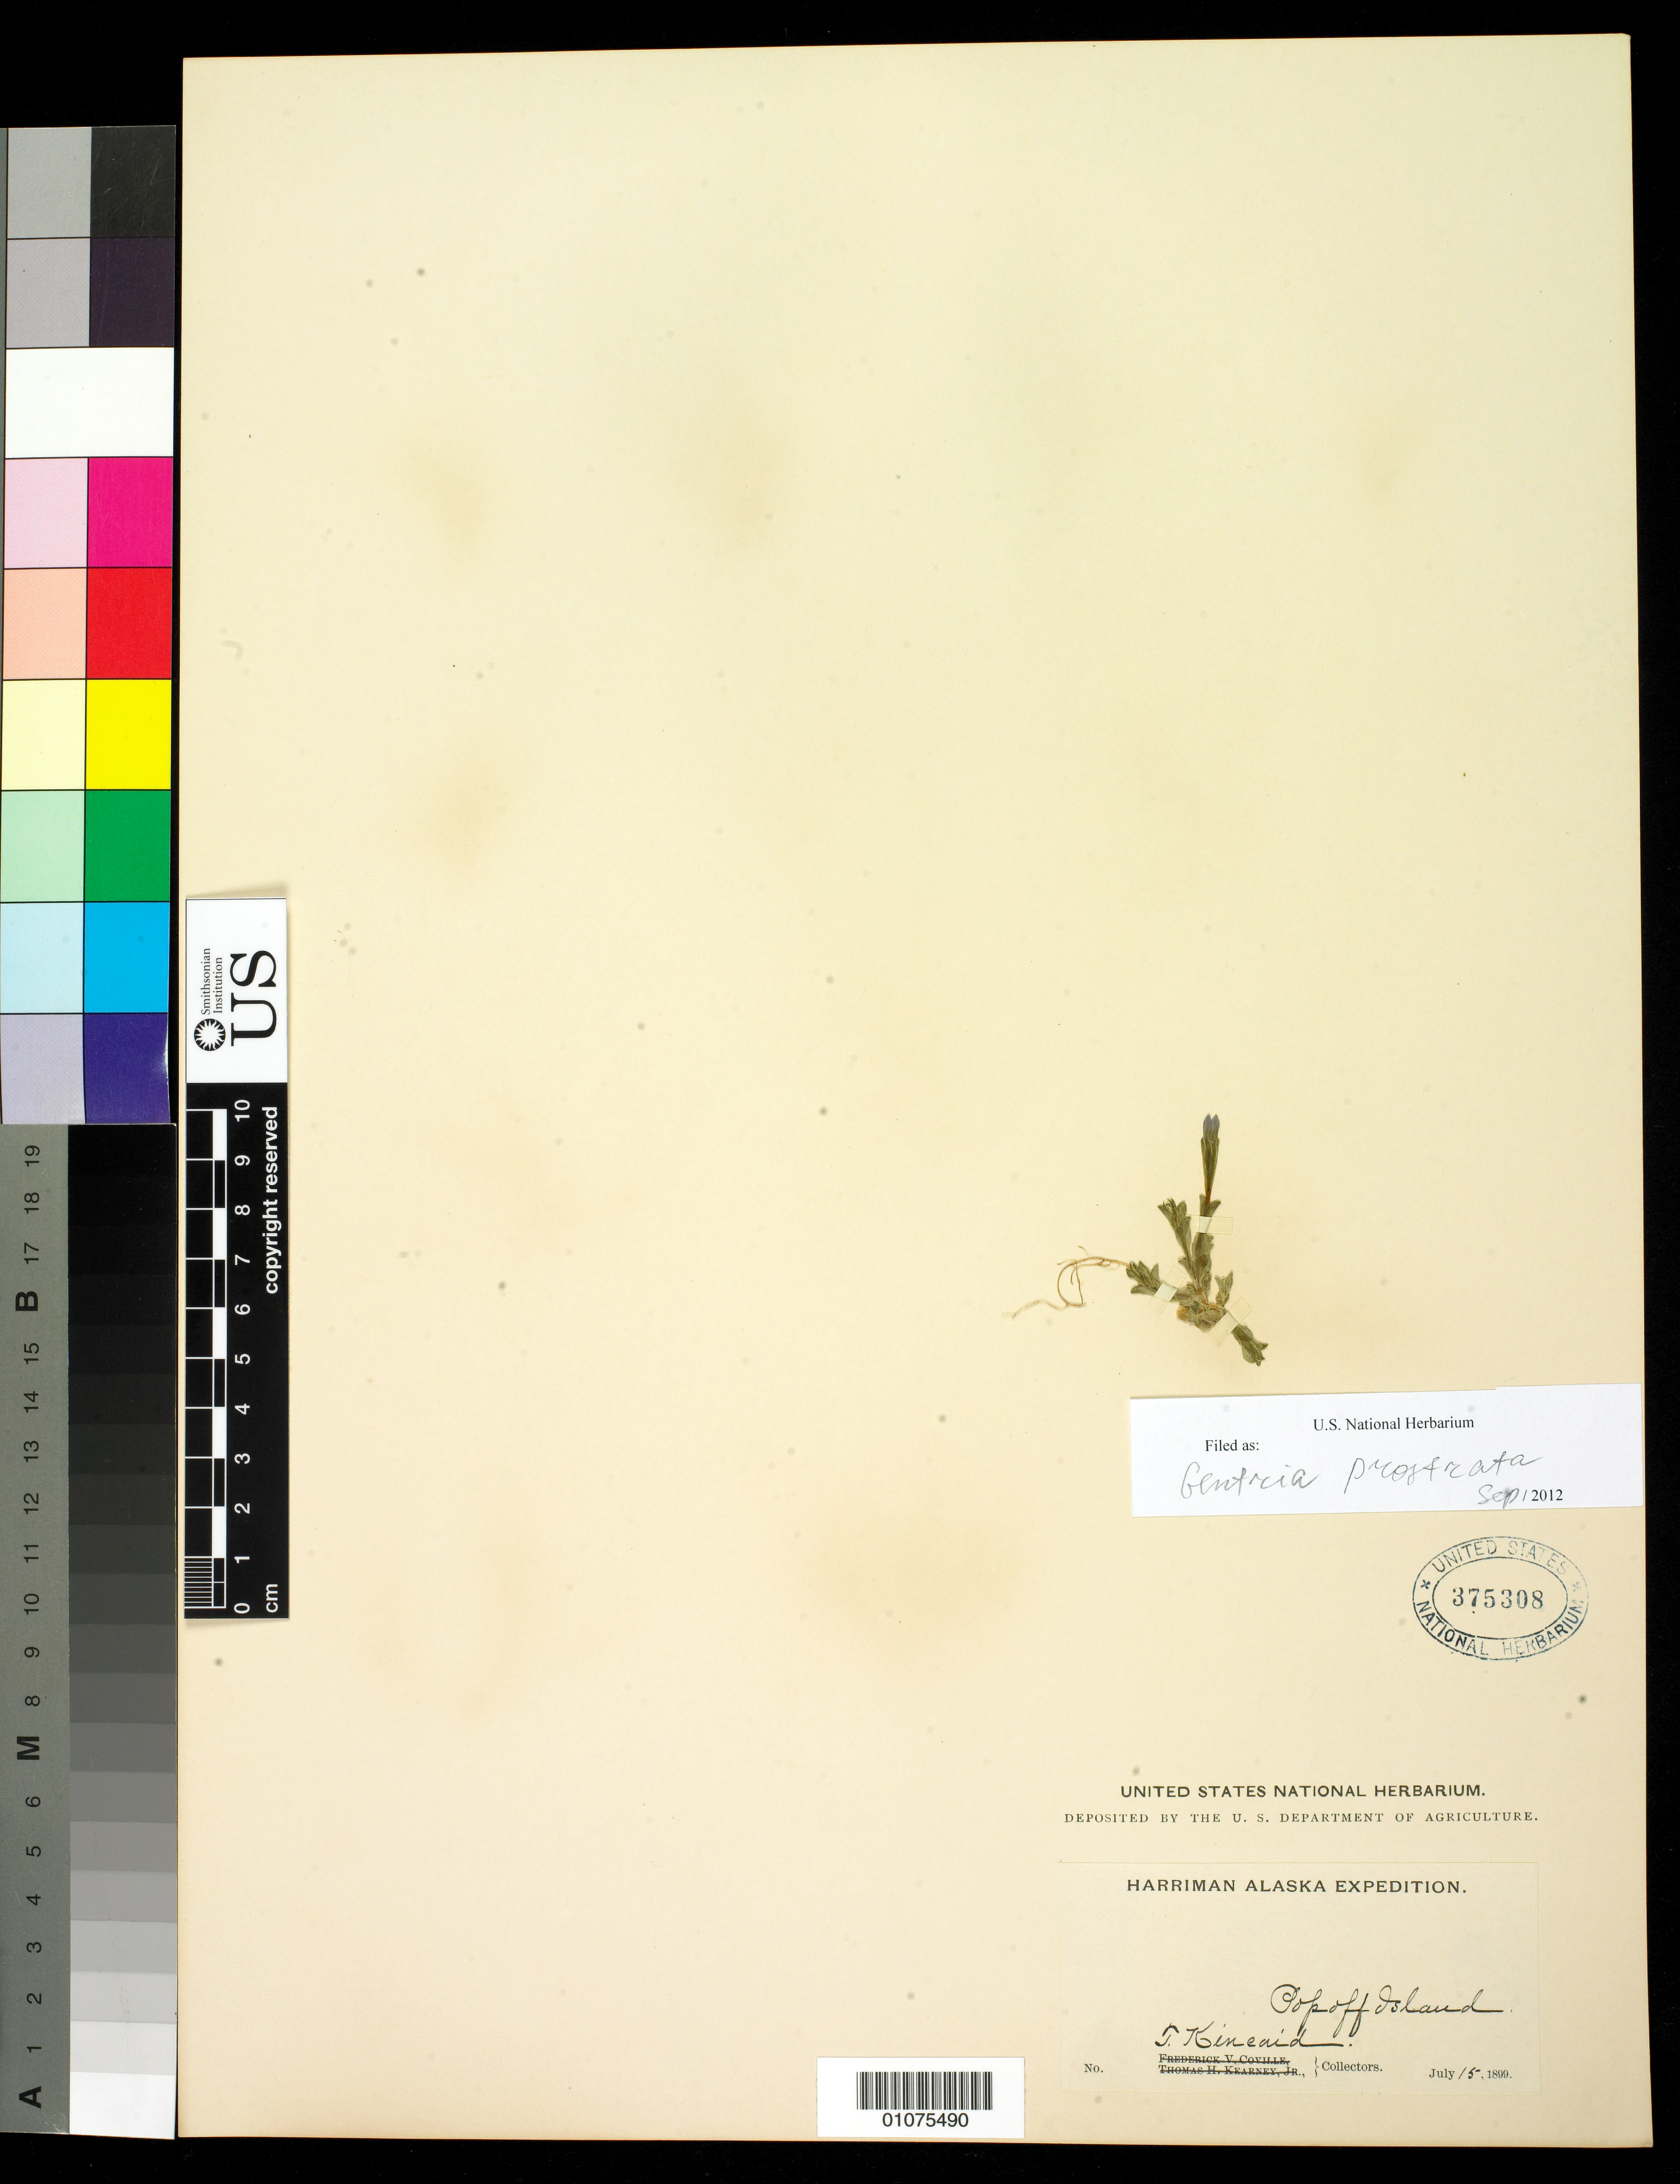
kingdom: Plantae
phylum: Tracheophyta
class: Magnoliopsida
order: Gentianales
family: Gentianaceae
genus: Gentiana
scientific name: Gentiana prostrata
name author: Haenke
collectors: T. C. Kincaid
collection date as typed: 15 Jul 1899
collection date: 1899-07-15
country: United States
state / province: Alaska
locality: Popof Island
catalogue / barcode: US 375308